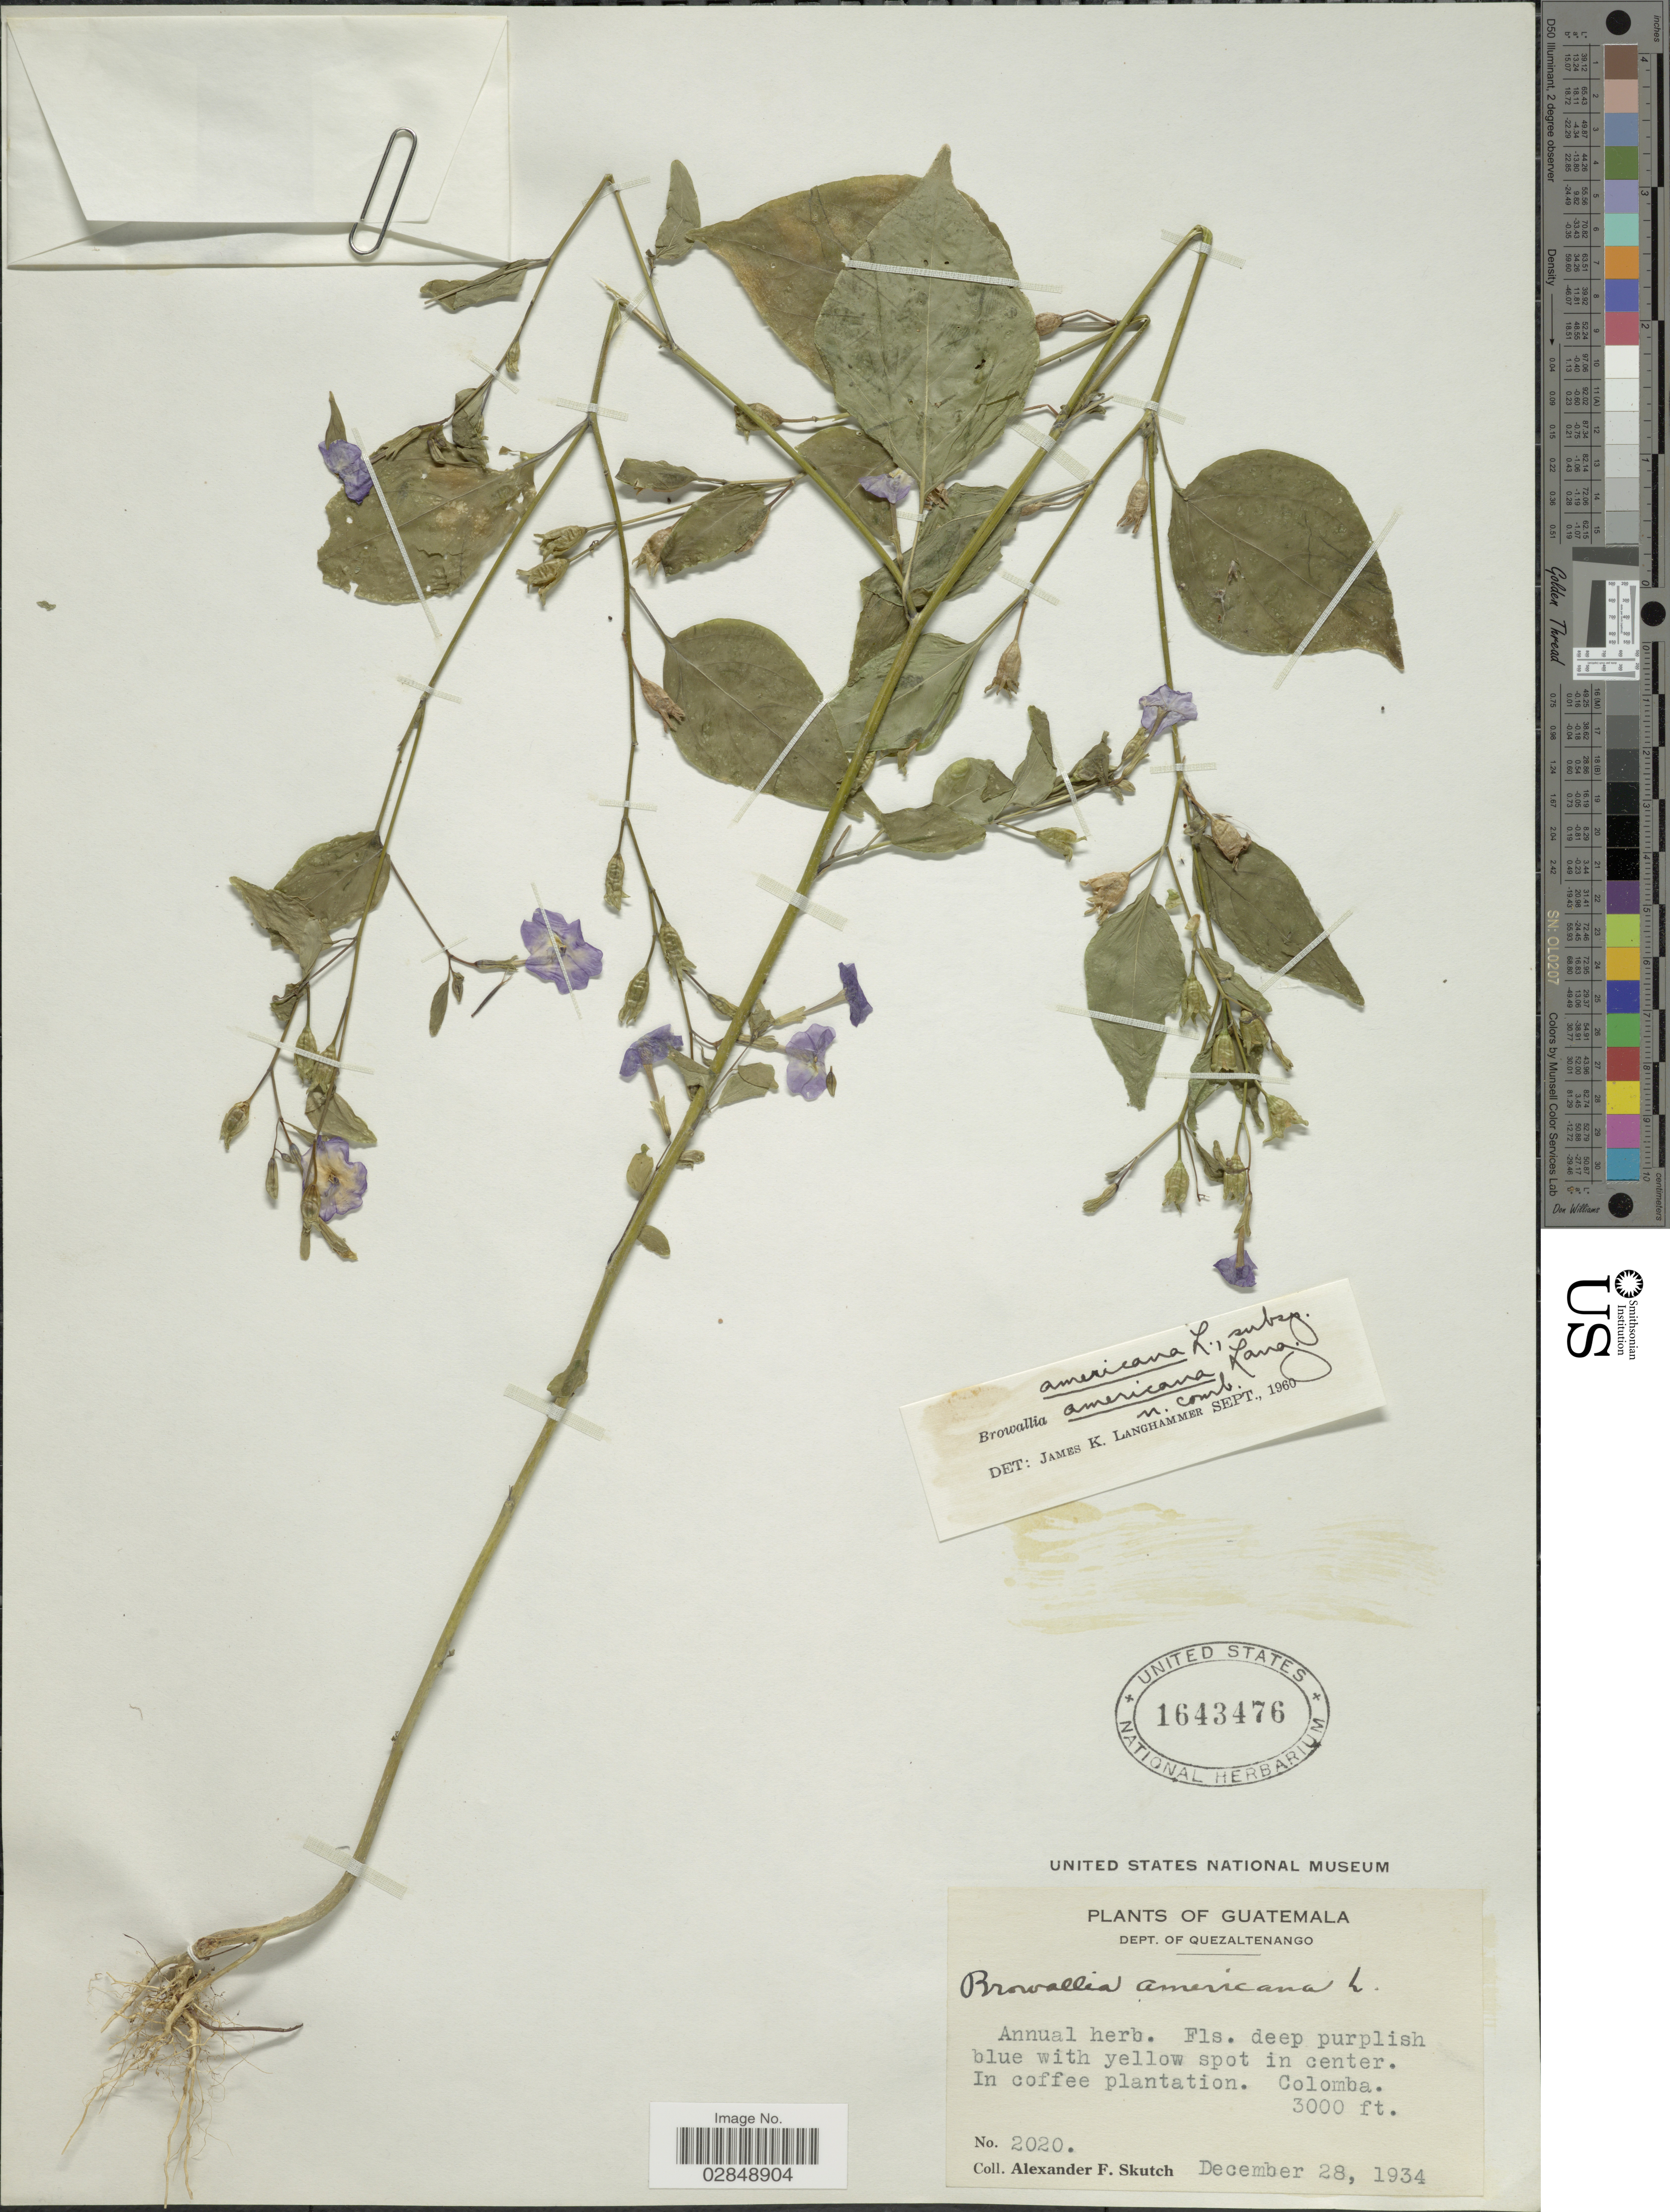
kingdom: Plantae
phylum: Tracheophyta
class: Magnoliopsida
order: Solanales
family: Solanaceae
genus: Browallia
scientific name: Browallia americana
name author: L.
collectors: A. F. Skutch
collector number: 2020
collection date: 1934-12-28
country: Guatemala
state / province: Quetzaltenango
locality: Dept. of Quezaltenango. In coffee plantation. Colomba.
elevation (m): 914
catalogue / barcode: US 1643476